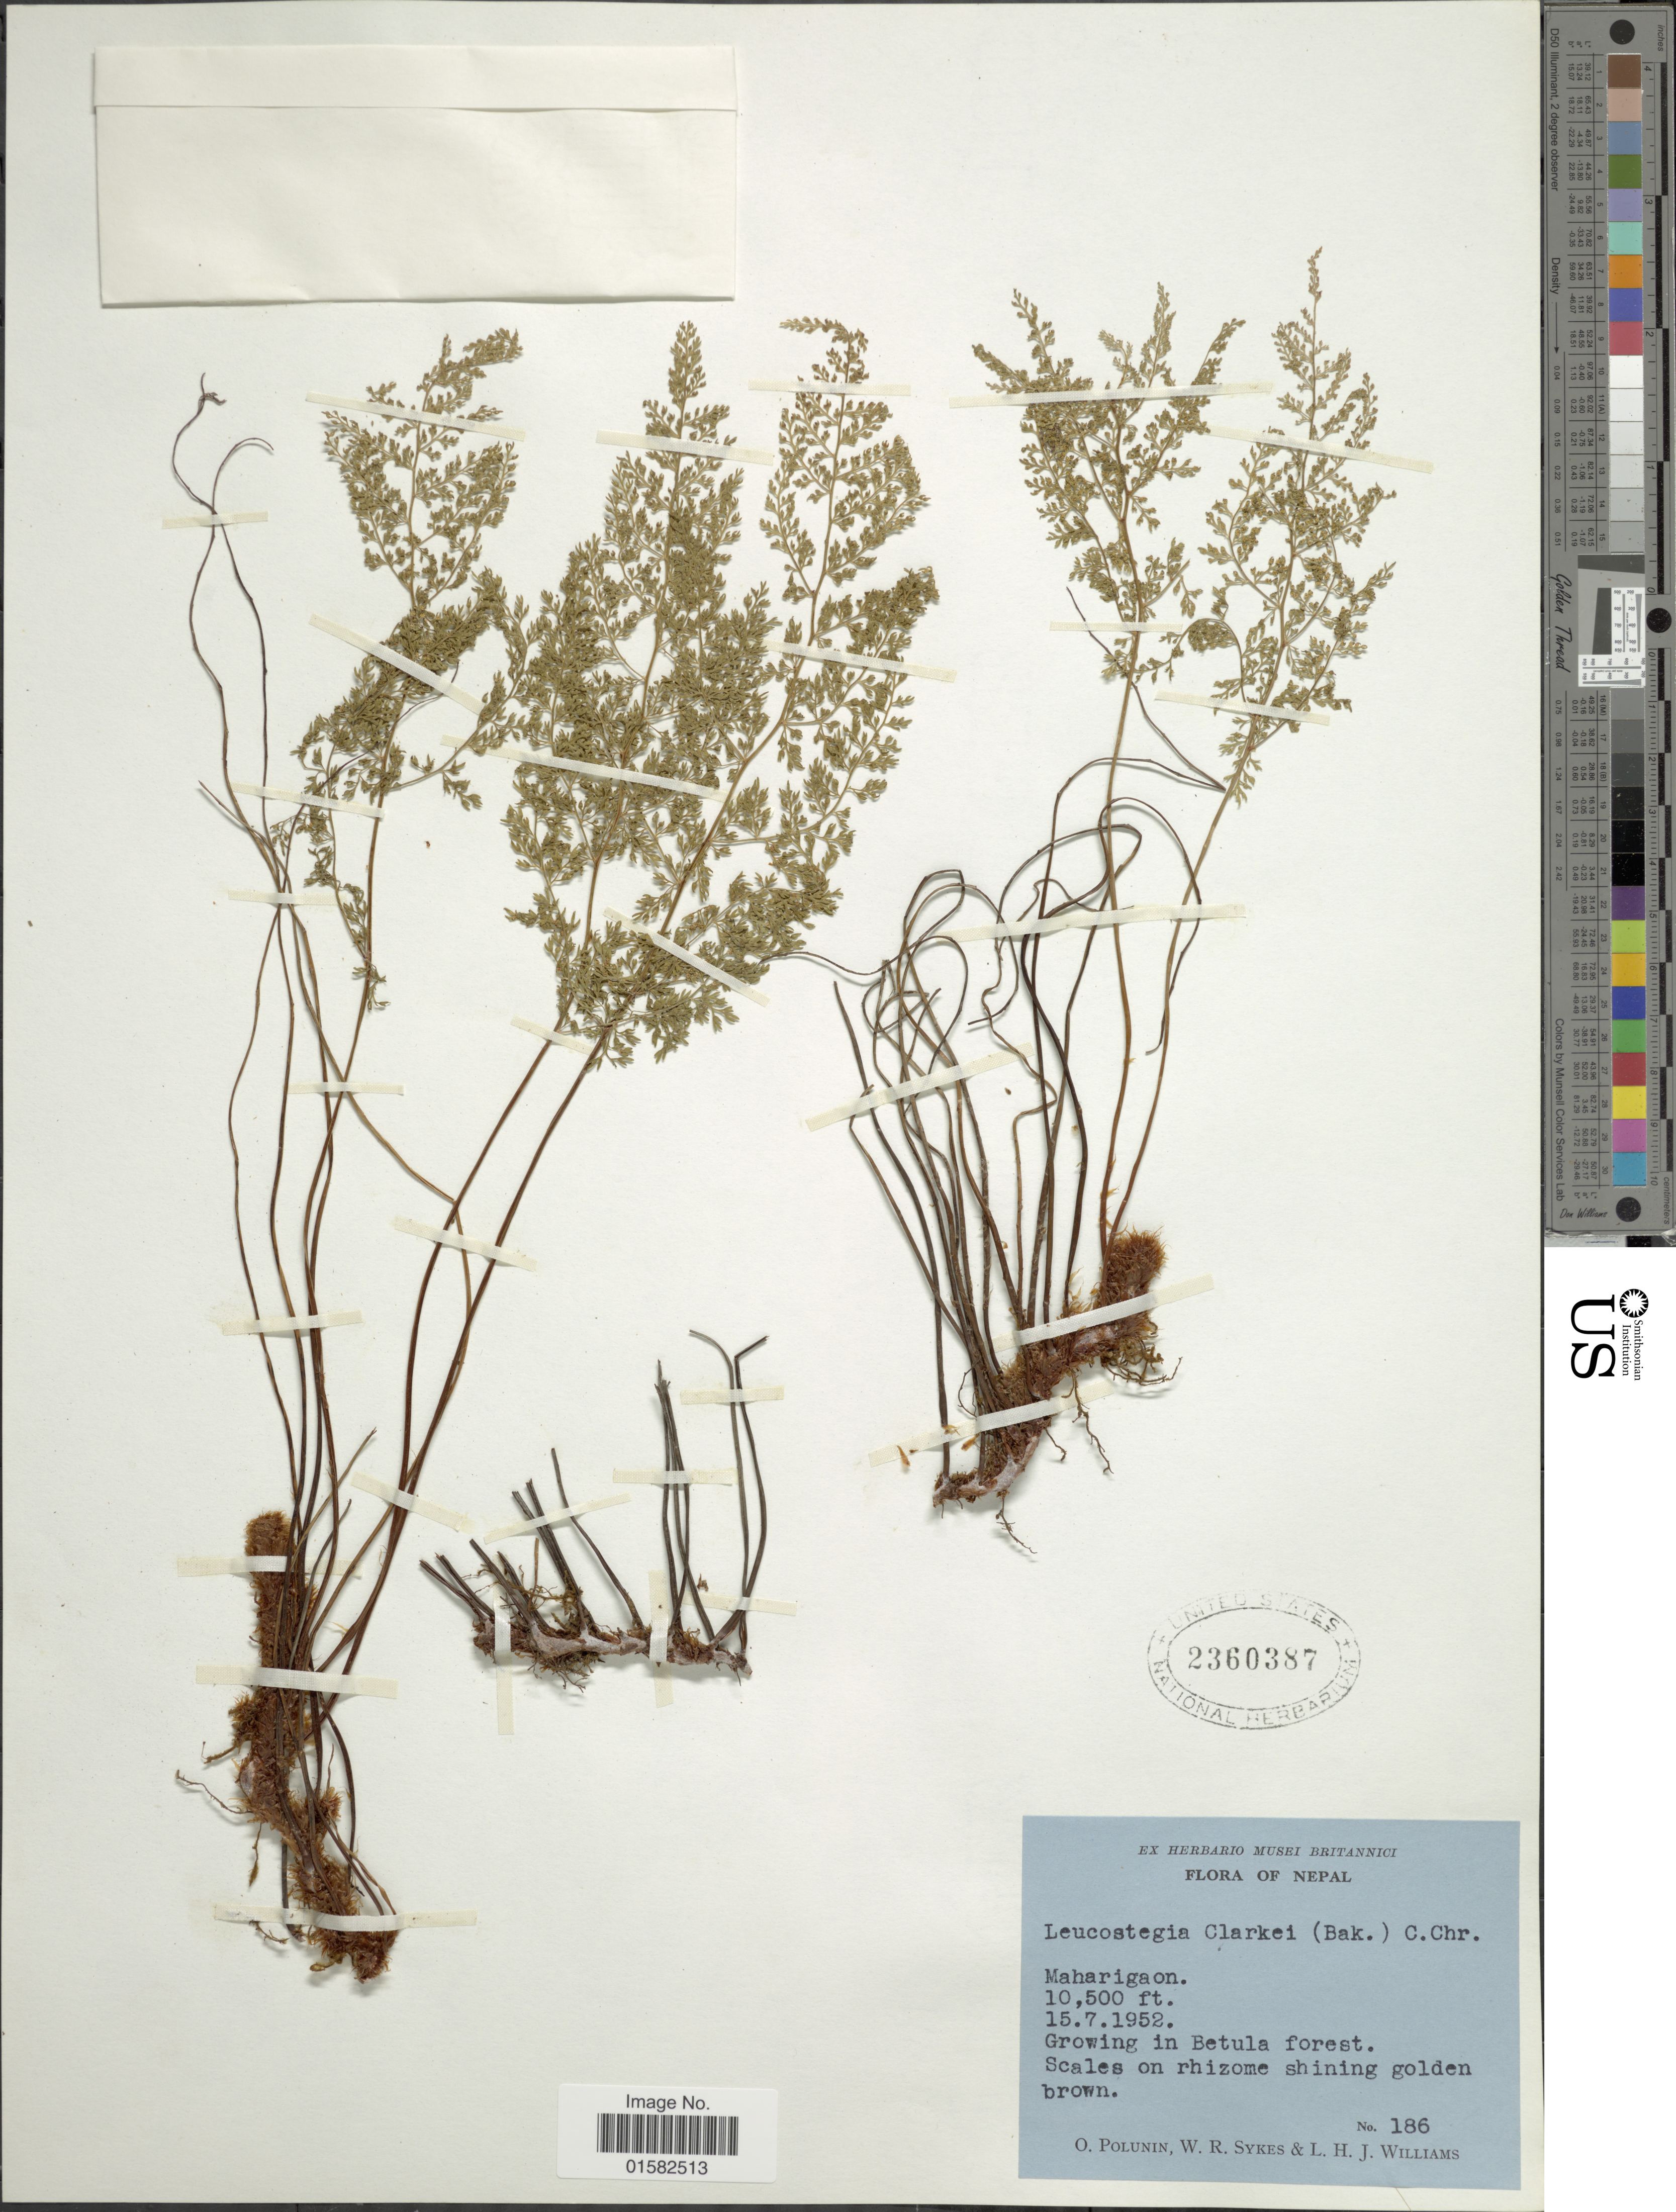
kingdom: Plantae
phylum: Tracheophyta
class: Polypodiopsida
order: Polypodiales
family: Davalliaceae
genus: Araiostegiella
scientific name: Araiostegiella hookeri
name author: (Bedd.) Fraser-Jenk.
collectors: O. V. Polunin, W. R. Sykes & L. H. J. Williams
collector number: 186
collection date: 1952-07-15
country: Nepal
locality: Maharigaon, Growing in Betula forest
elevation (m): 3200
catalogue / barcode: US 2360387